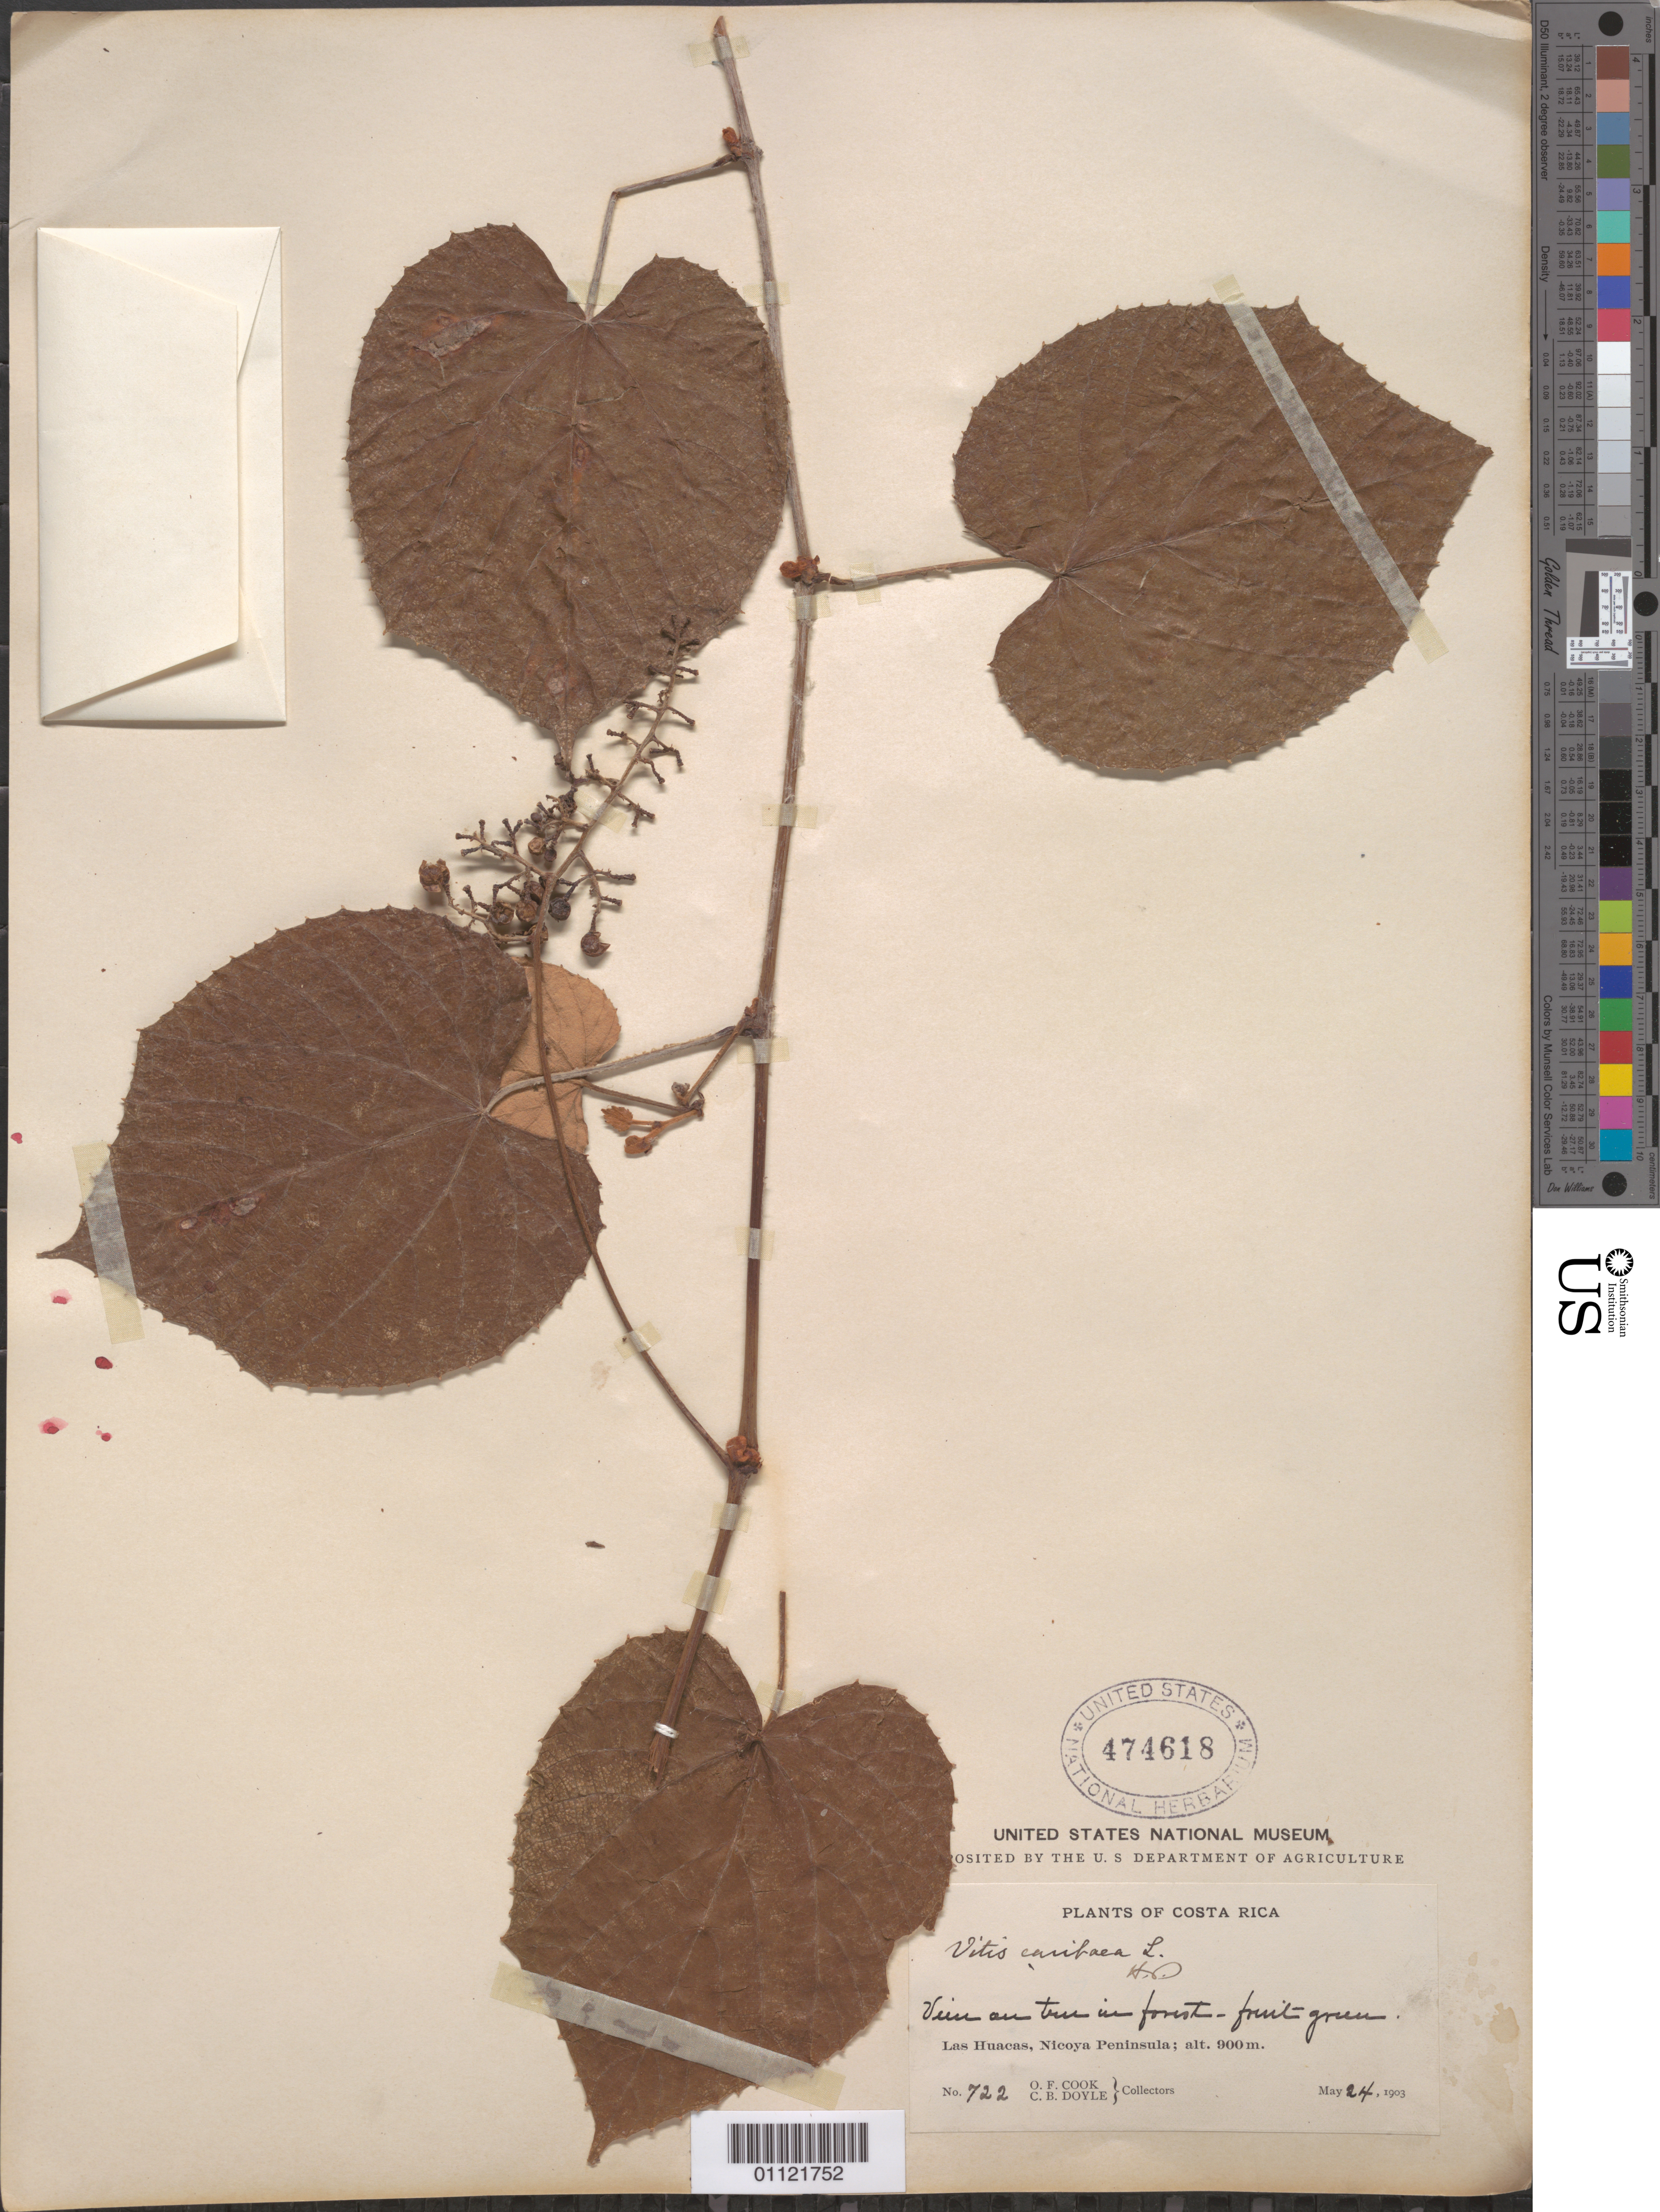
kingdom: Plantae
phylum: Tracheophyta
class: Magnoliopsida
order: Vitales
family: Vitaceae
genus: Vitis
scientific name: Vitis caribaea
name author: DC.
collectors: O. F. Cook & C. Doyle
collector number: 722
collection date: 1903-05-24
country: Costa Rica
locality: Huacas, Nicoya Peninsula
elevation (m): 274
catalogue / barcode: US 474618